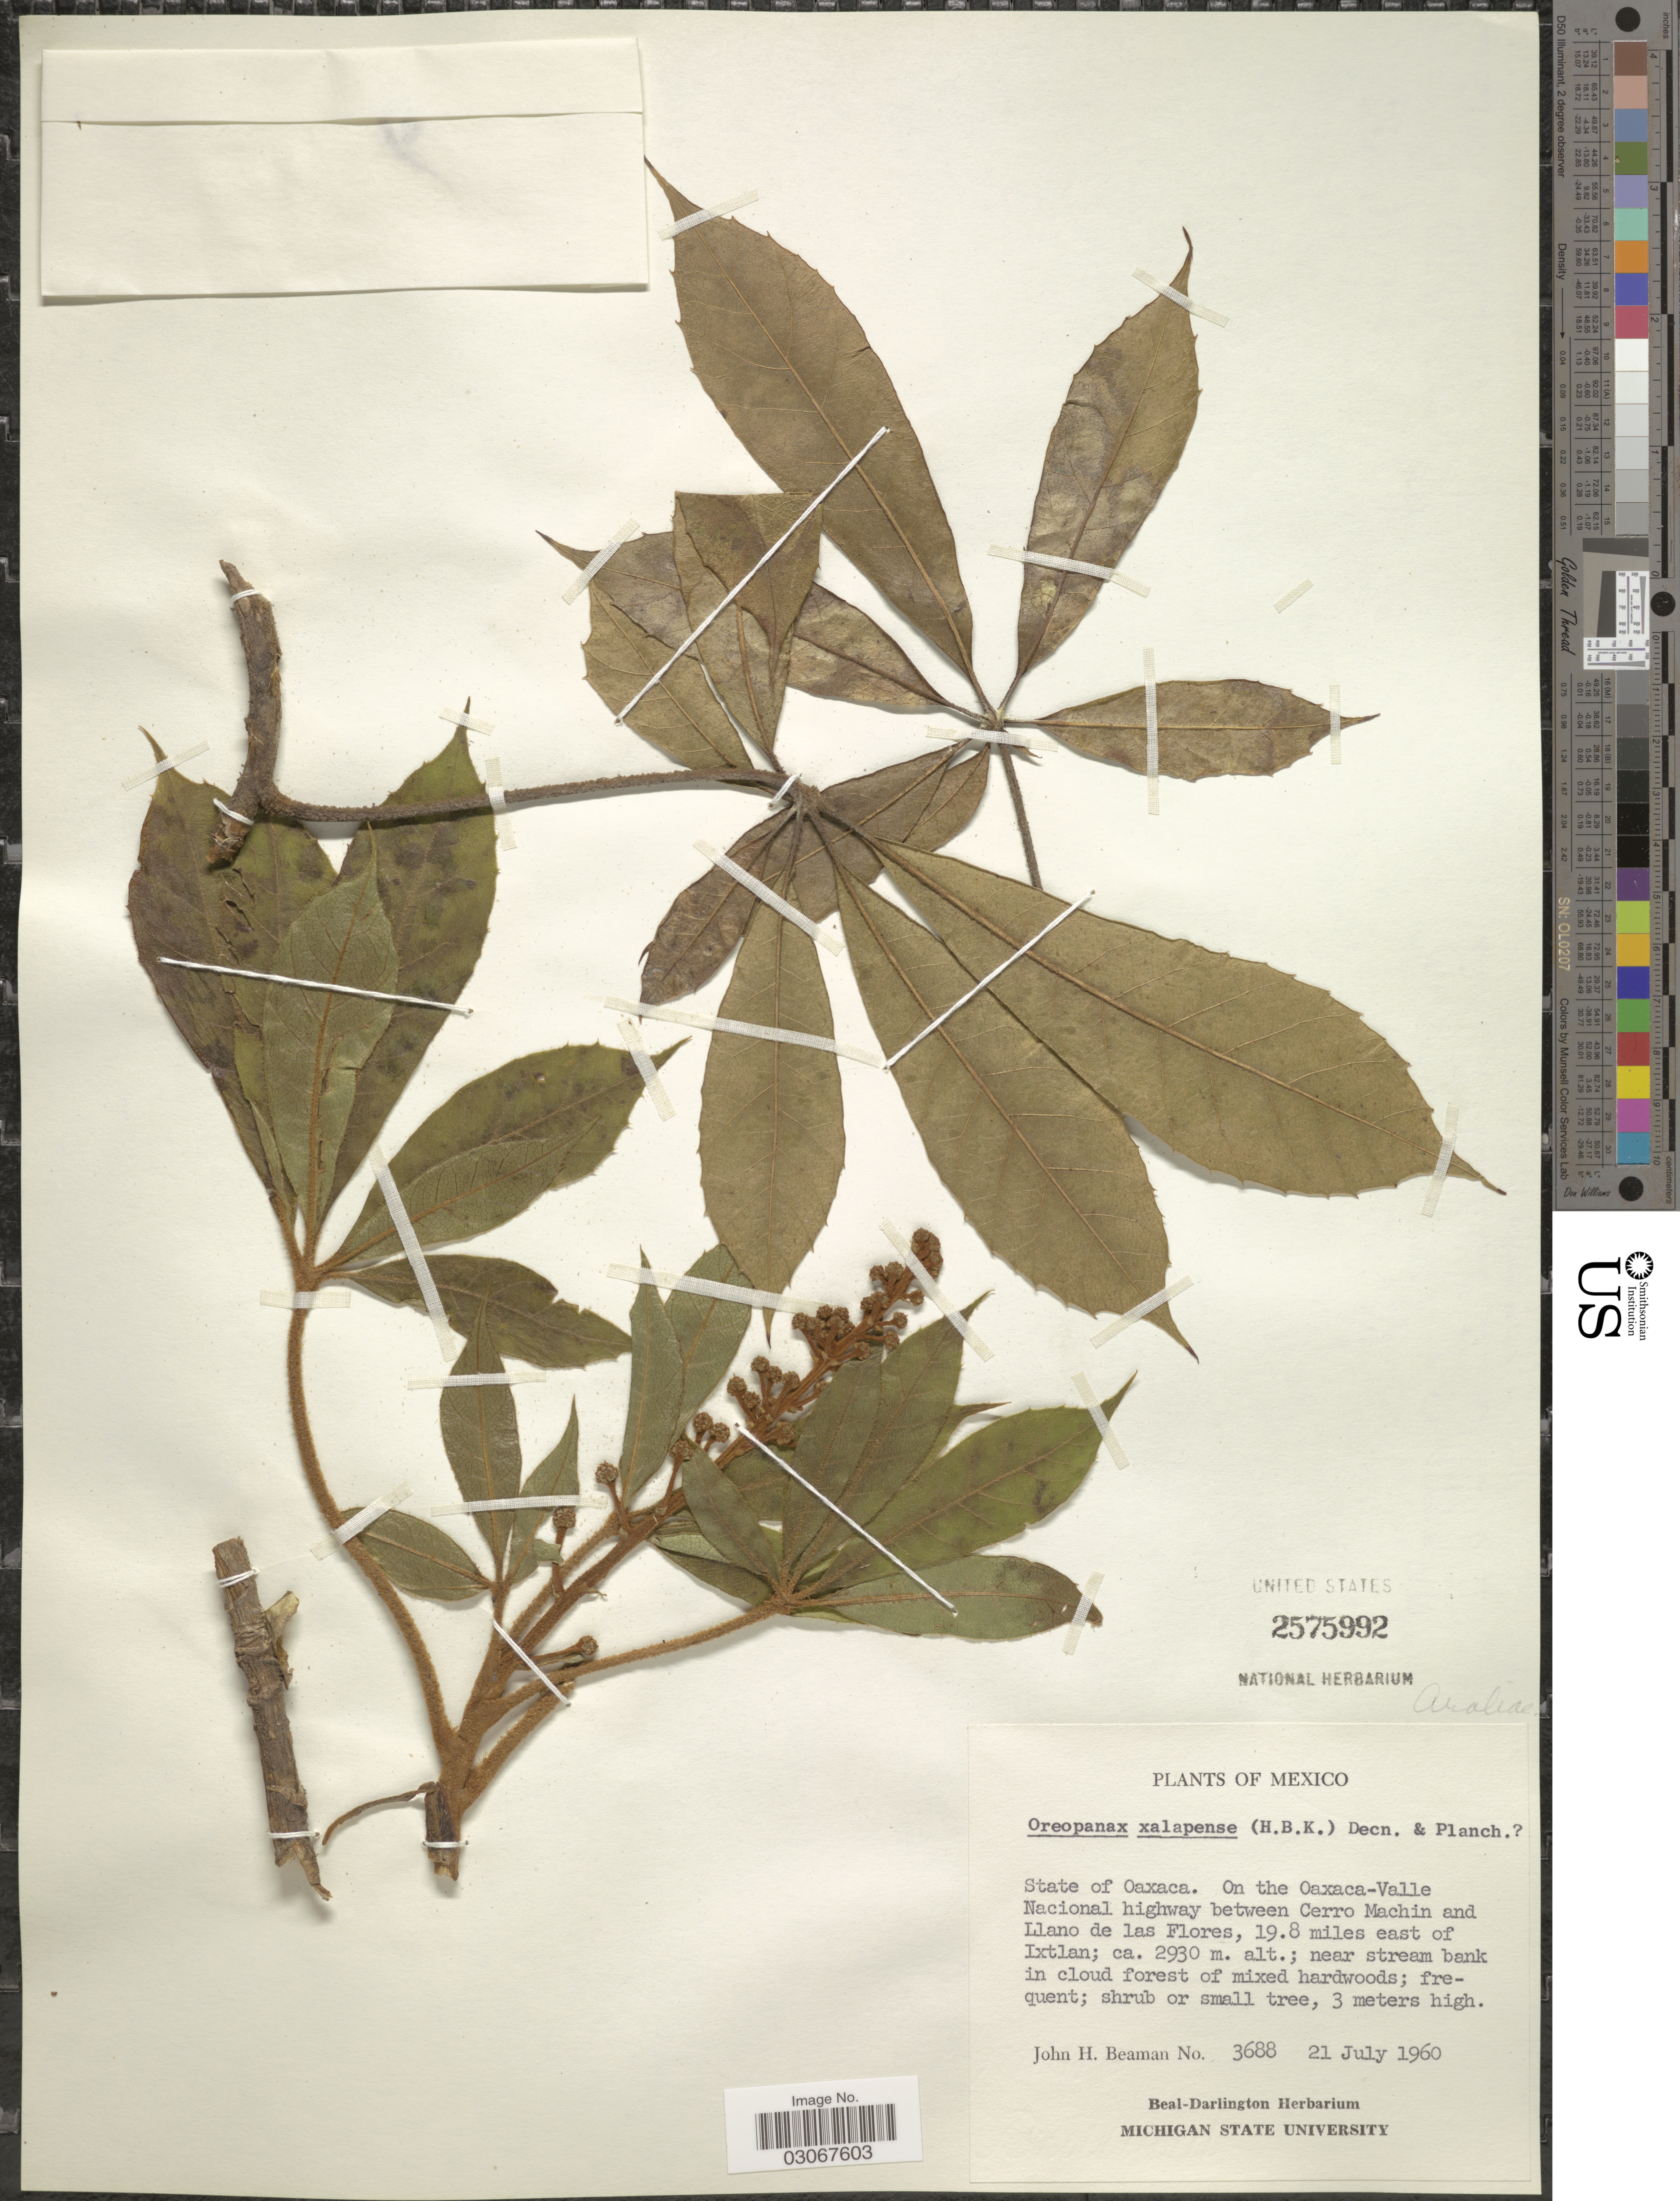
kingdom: Plantae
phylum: Tracheophyta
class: Magnoliopsida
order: Apiales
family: Araliaceae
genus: Oreopanax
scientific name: Oreopanax xalapensis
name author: (Kunth) Decne. & Planch.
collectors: J. H. Beaman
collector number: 3688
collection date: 1960-07-21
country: Mexico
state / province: Oaxaca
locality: On the Oaxaca-Valle Nacional highway between Cerro Machin and Llano de las Flores, 19.8 miles east of Ixtlan.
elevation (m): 2930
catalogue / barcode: US 2575992